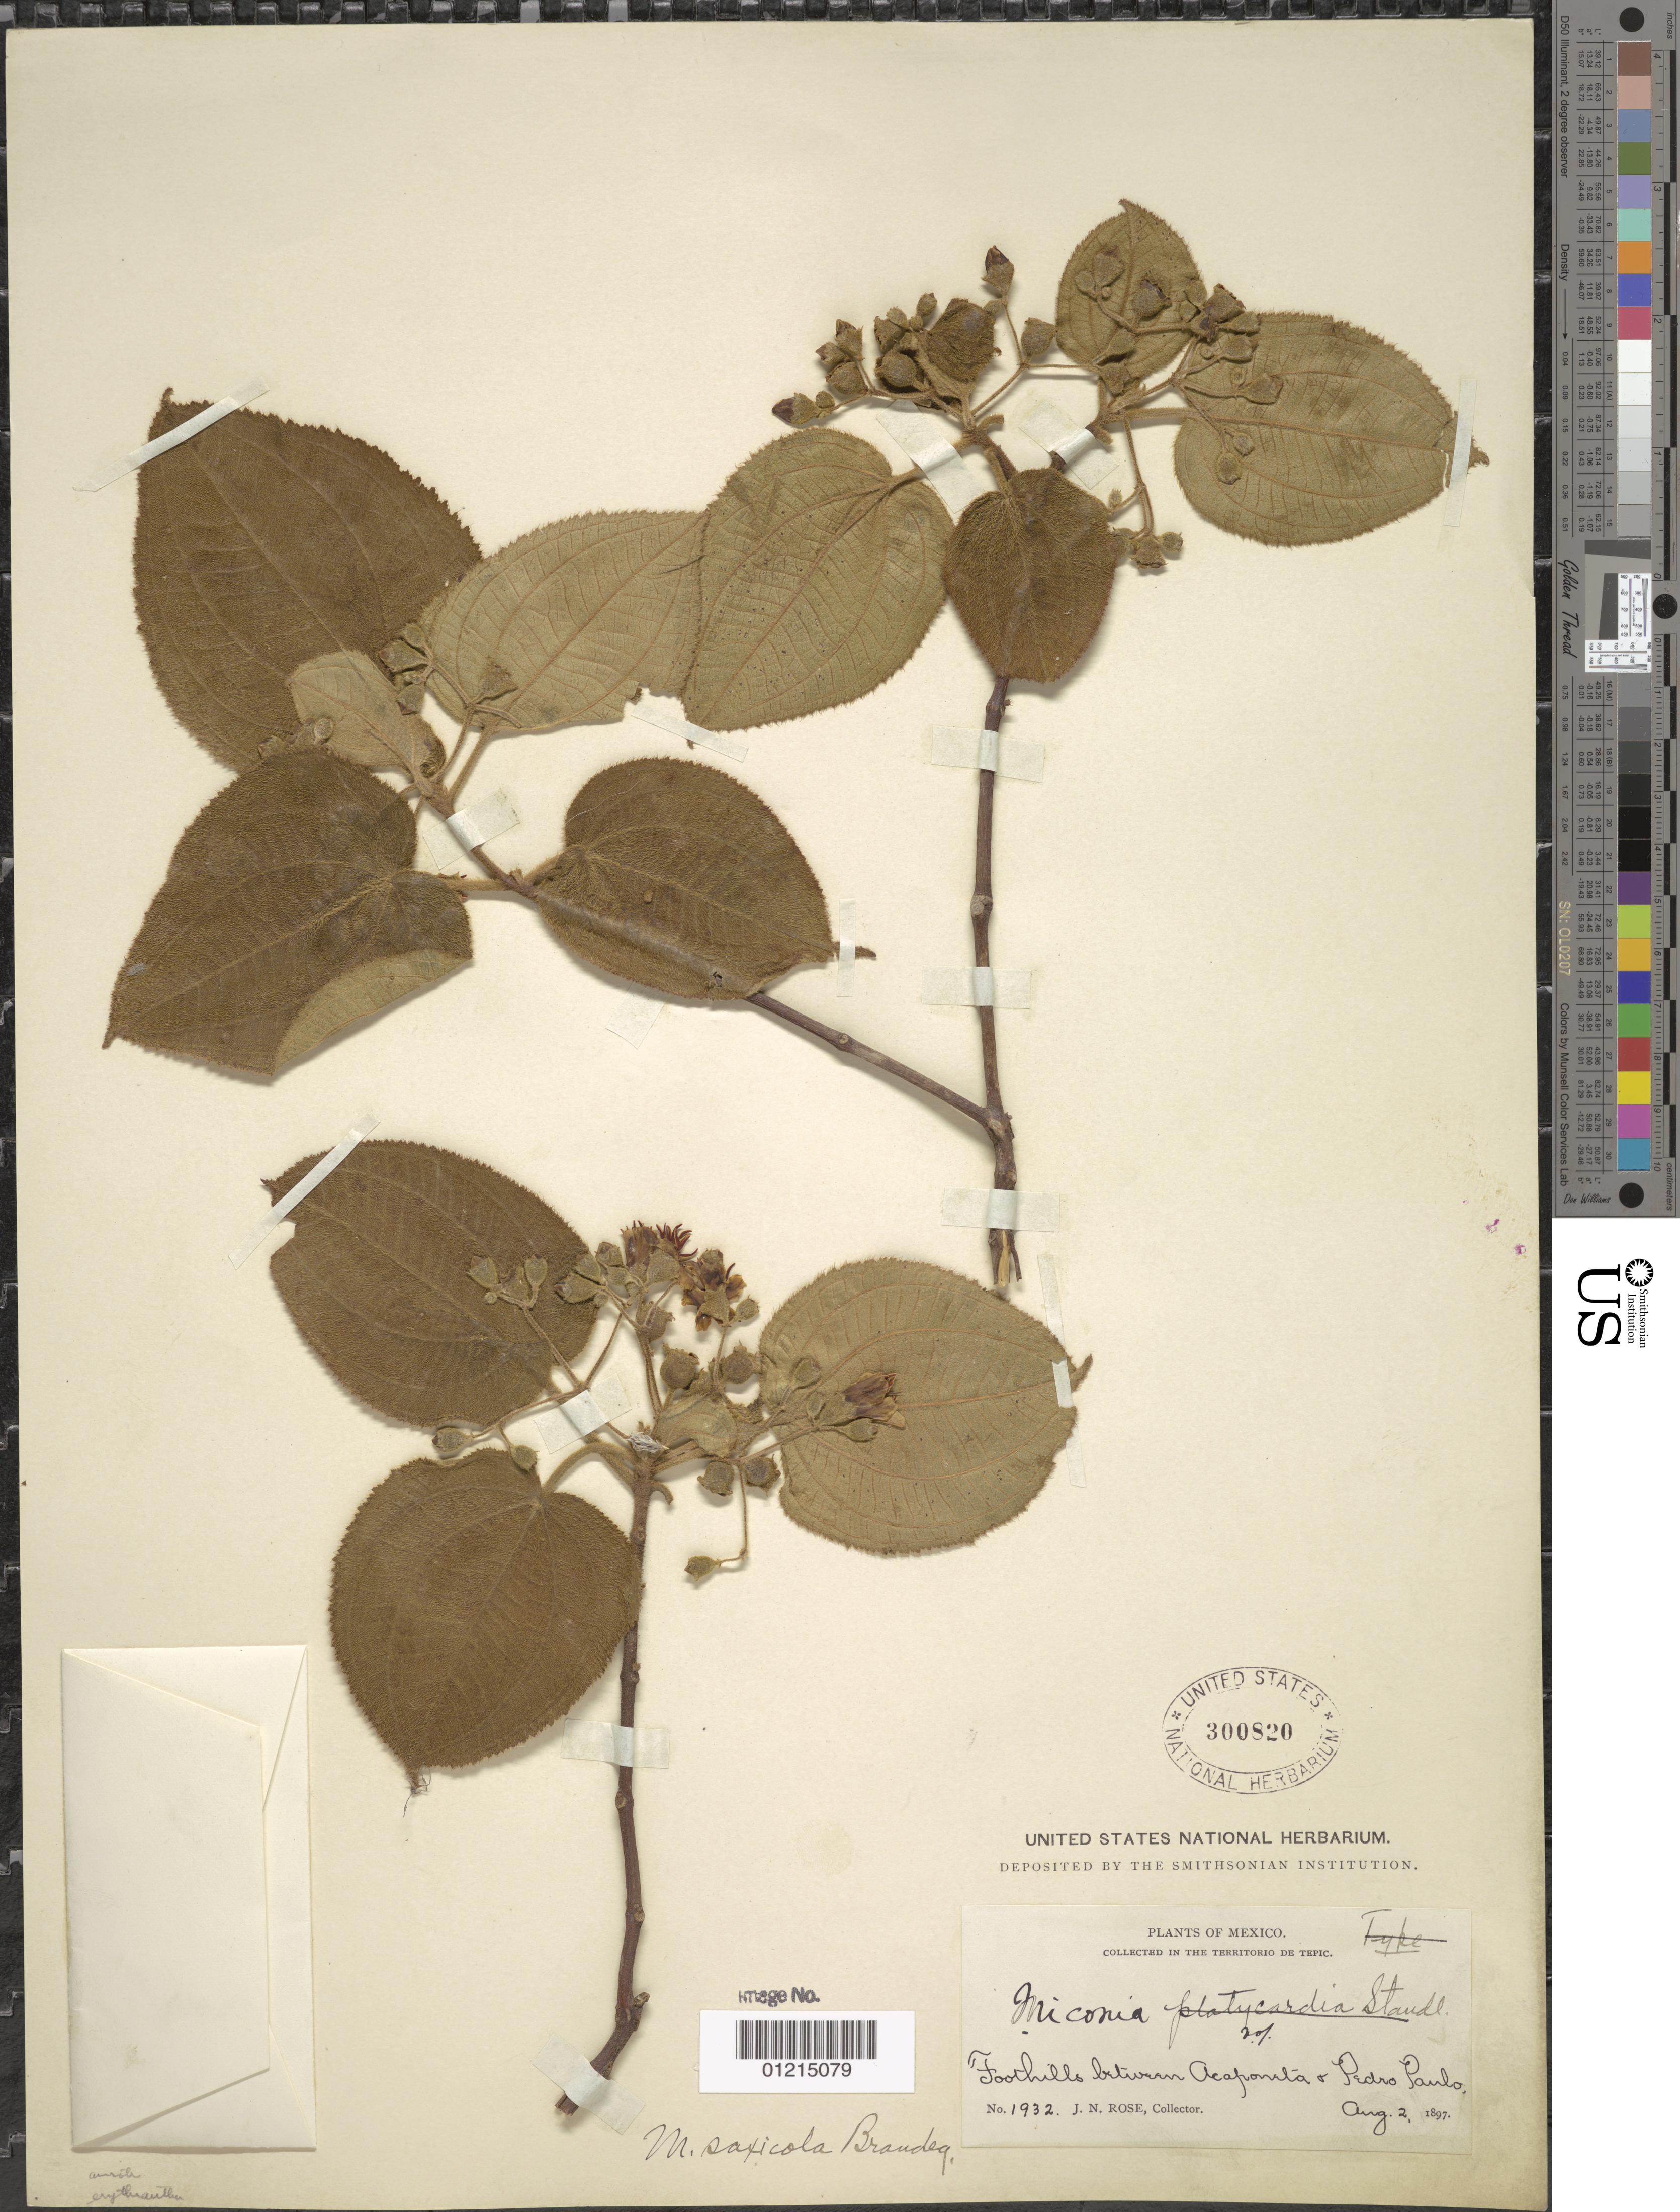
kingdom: Plantae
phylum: Tracheophyta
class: Magnoliopsida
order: Myrtales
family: Melastomataceae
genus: Miconia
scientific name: Miconia saxicola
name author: Brandegee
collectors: J. N. Rose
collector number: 1932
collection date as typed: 02 Aug 1897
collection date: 1897-08-02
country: Mexico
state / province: Nayarit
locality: Territorio de Tepic, foothills between Acaponeta and Pedro Paulo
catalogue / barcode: US 300820